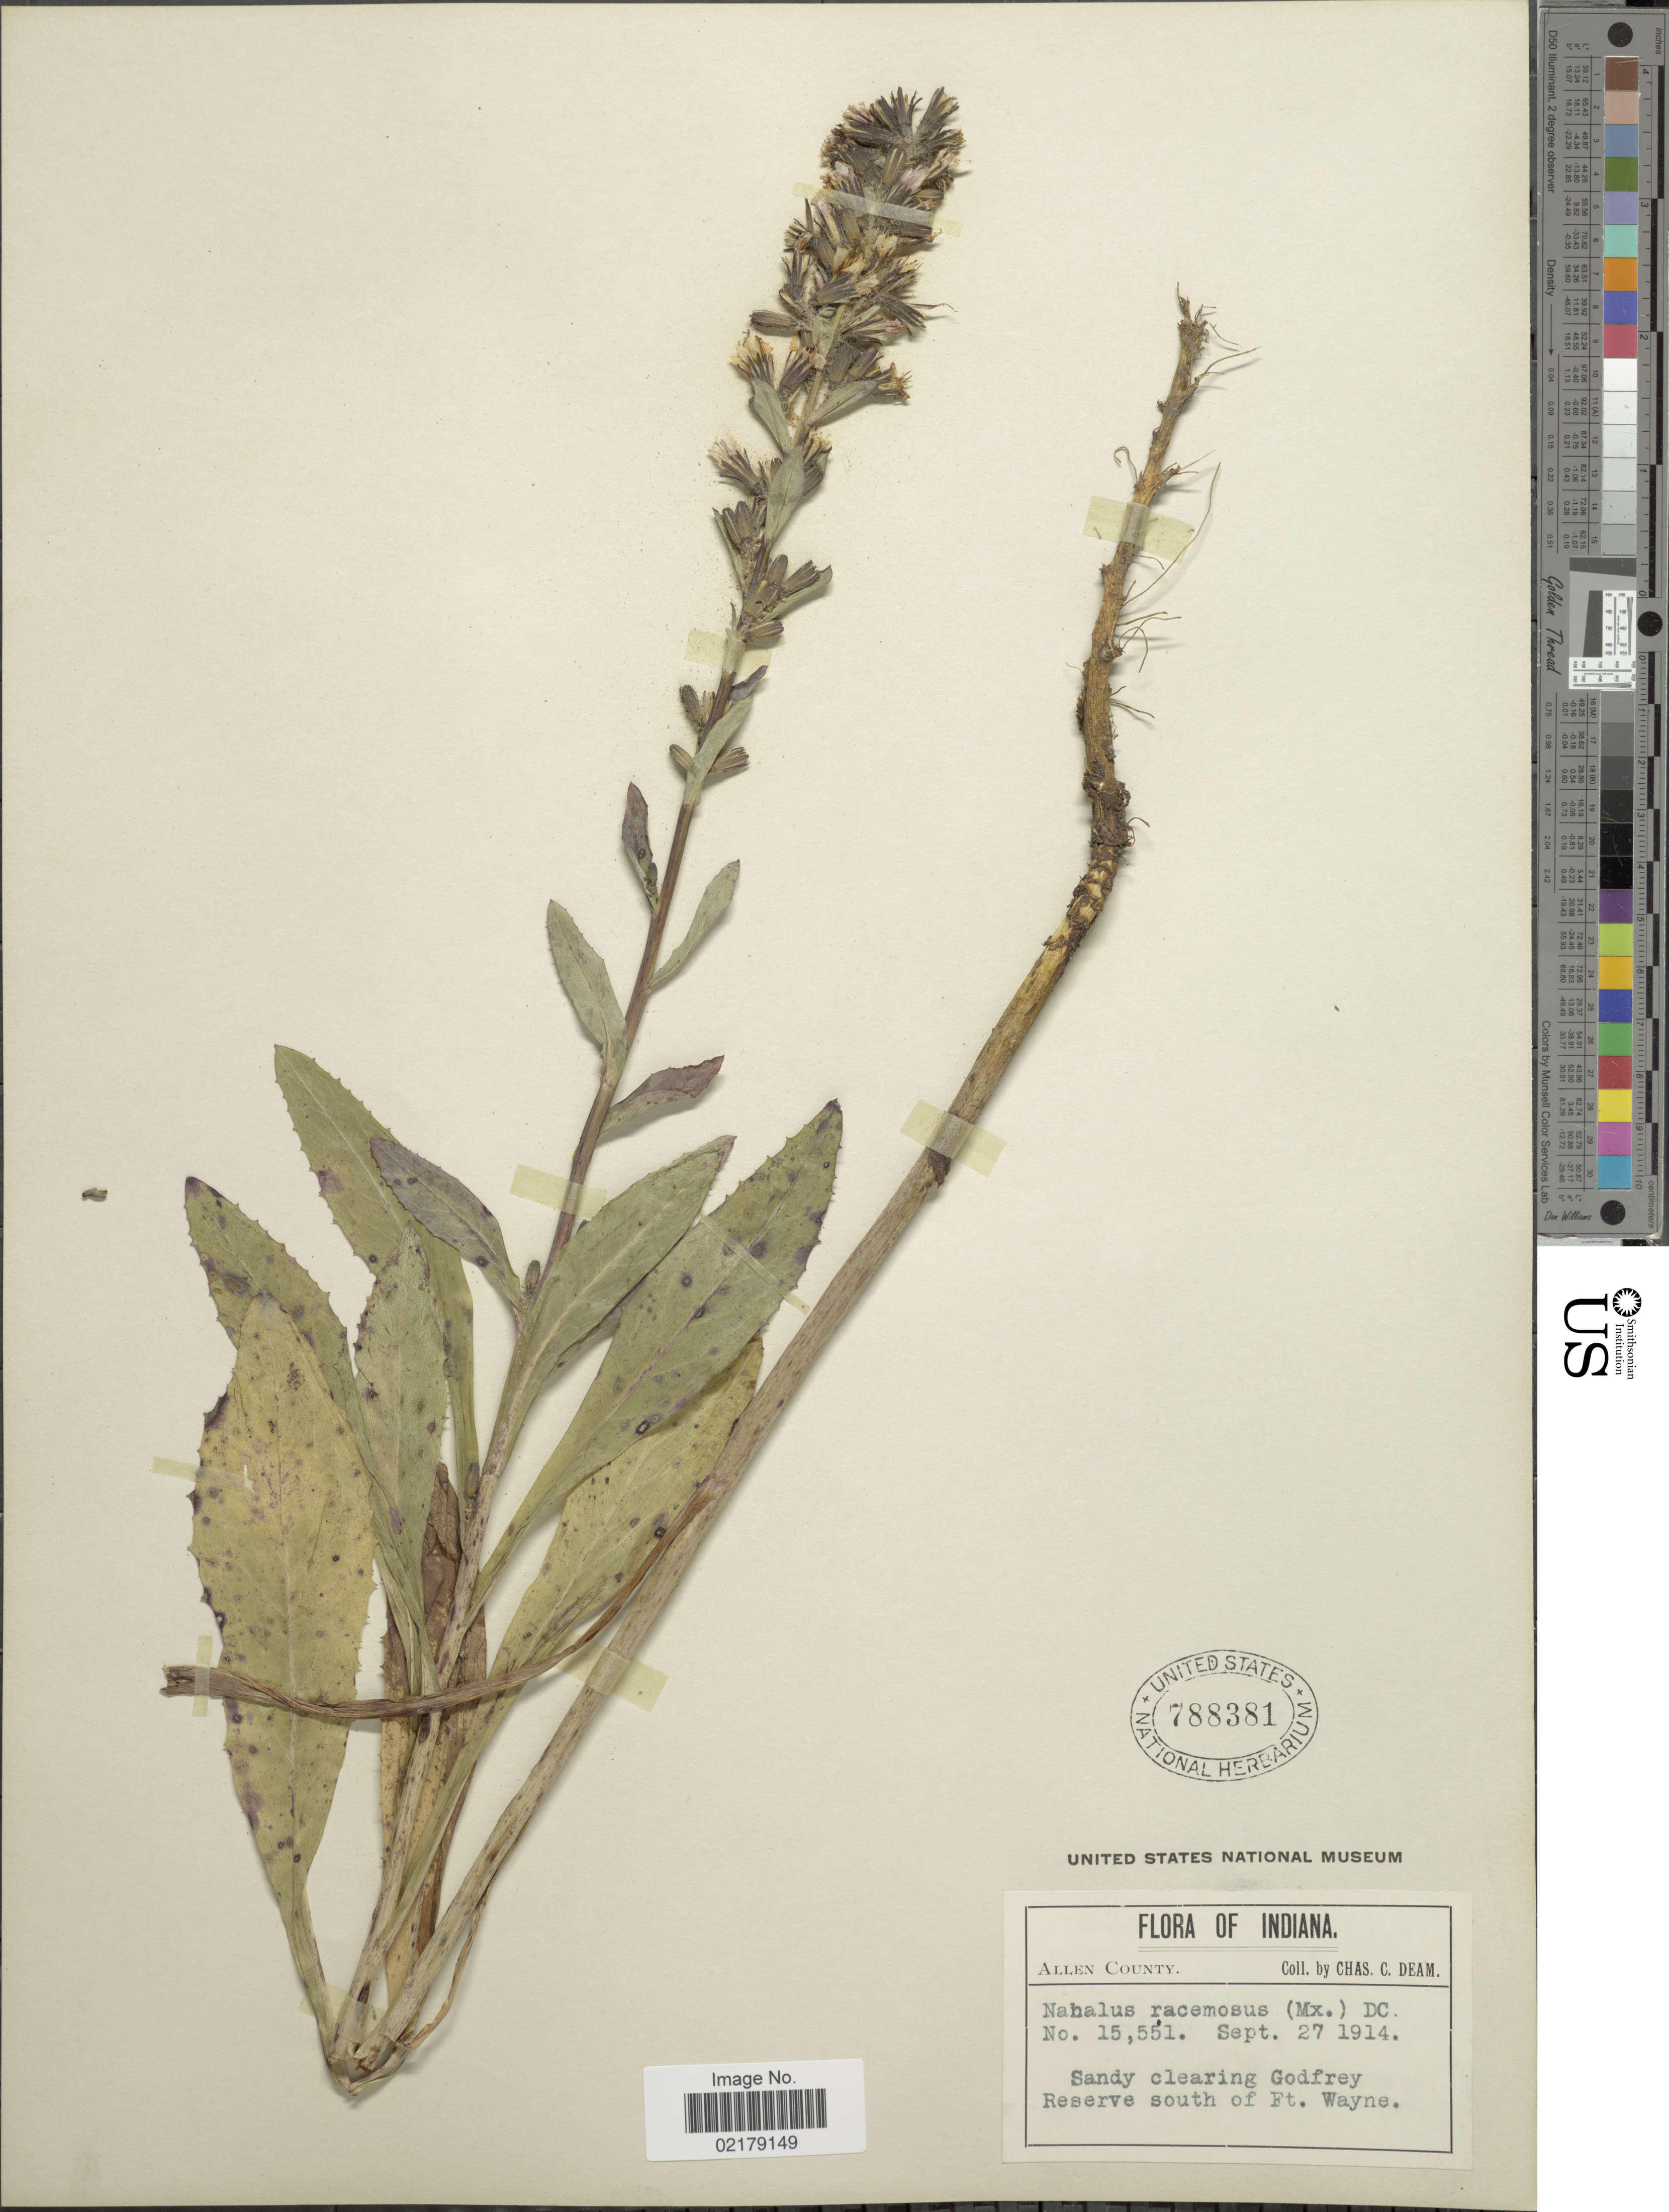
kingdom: Plantae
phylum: Tracheophyta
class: Magnoliopsida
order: Asterales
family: Asteraceae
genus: Nabalus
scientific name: Nabalus racemosus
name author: (Michx.) Hook.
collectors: C. Deam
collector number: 15551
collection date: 1914-09-27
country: United States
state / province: Indiana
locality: Allen County, Sandy clearing Godfrey Reserve south of Ft Wayne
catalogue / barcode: US 788381